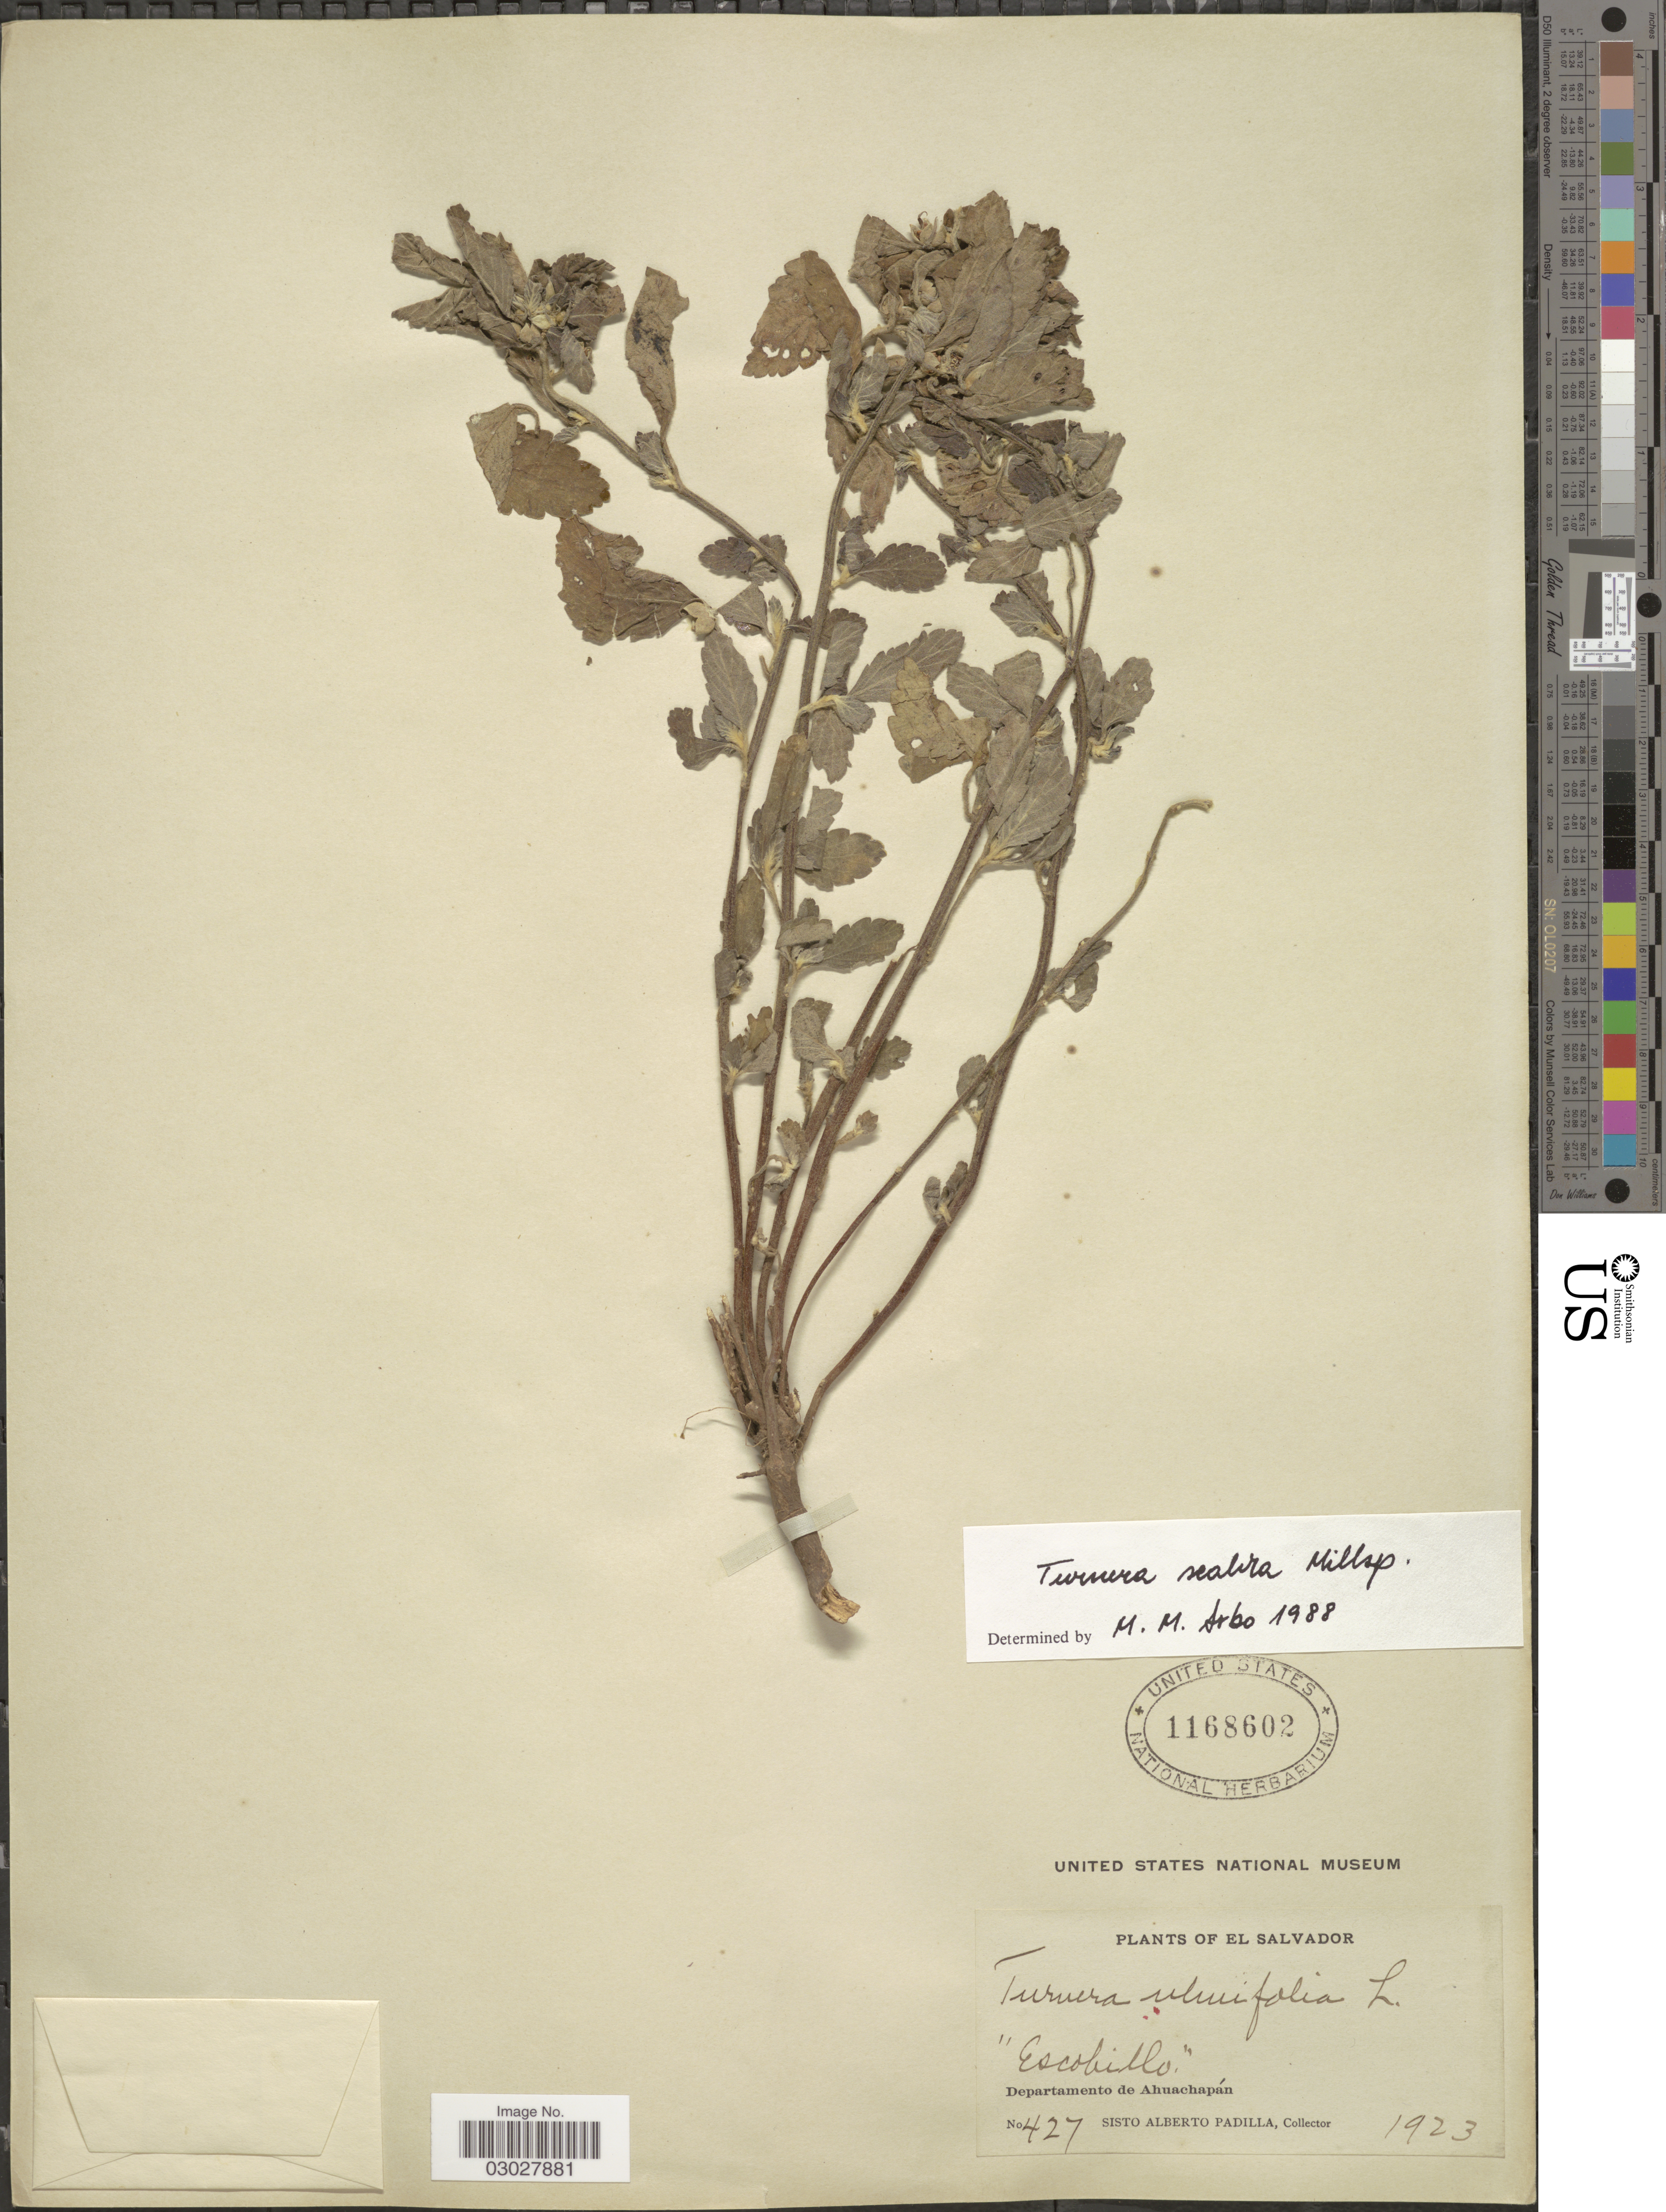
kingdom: Plantae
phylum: Tracheophyta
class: Magnoliopsida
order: Malpighiales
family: Turneraceae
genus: Turnera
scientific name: Turnera scabra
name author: Millsp.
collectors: S. A. Padilla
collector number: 427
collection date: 1923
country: El Salvador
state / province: Ahuachapan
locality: Departamento de Ahuachapán.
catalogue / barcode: US 1168602